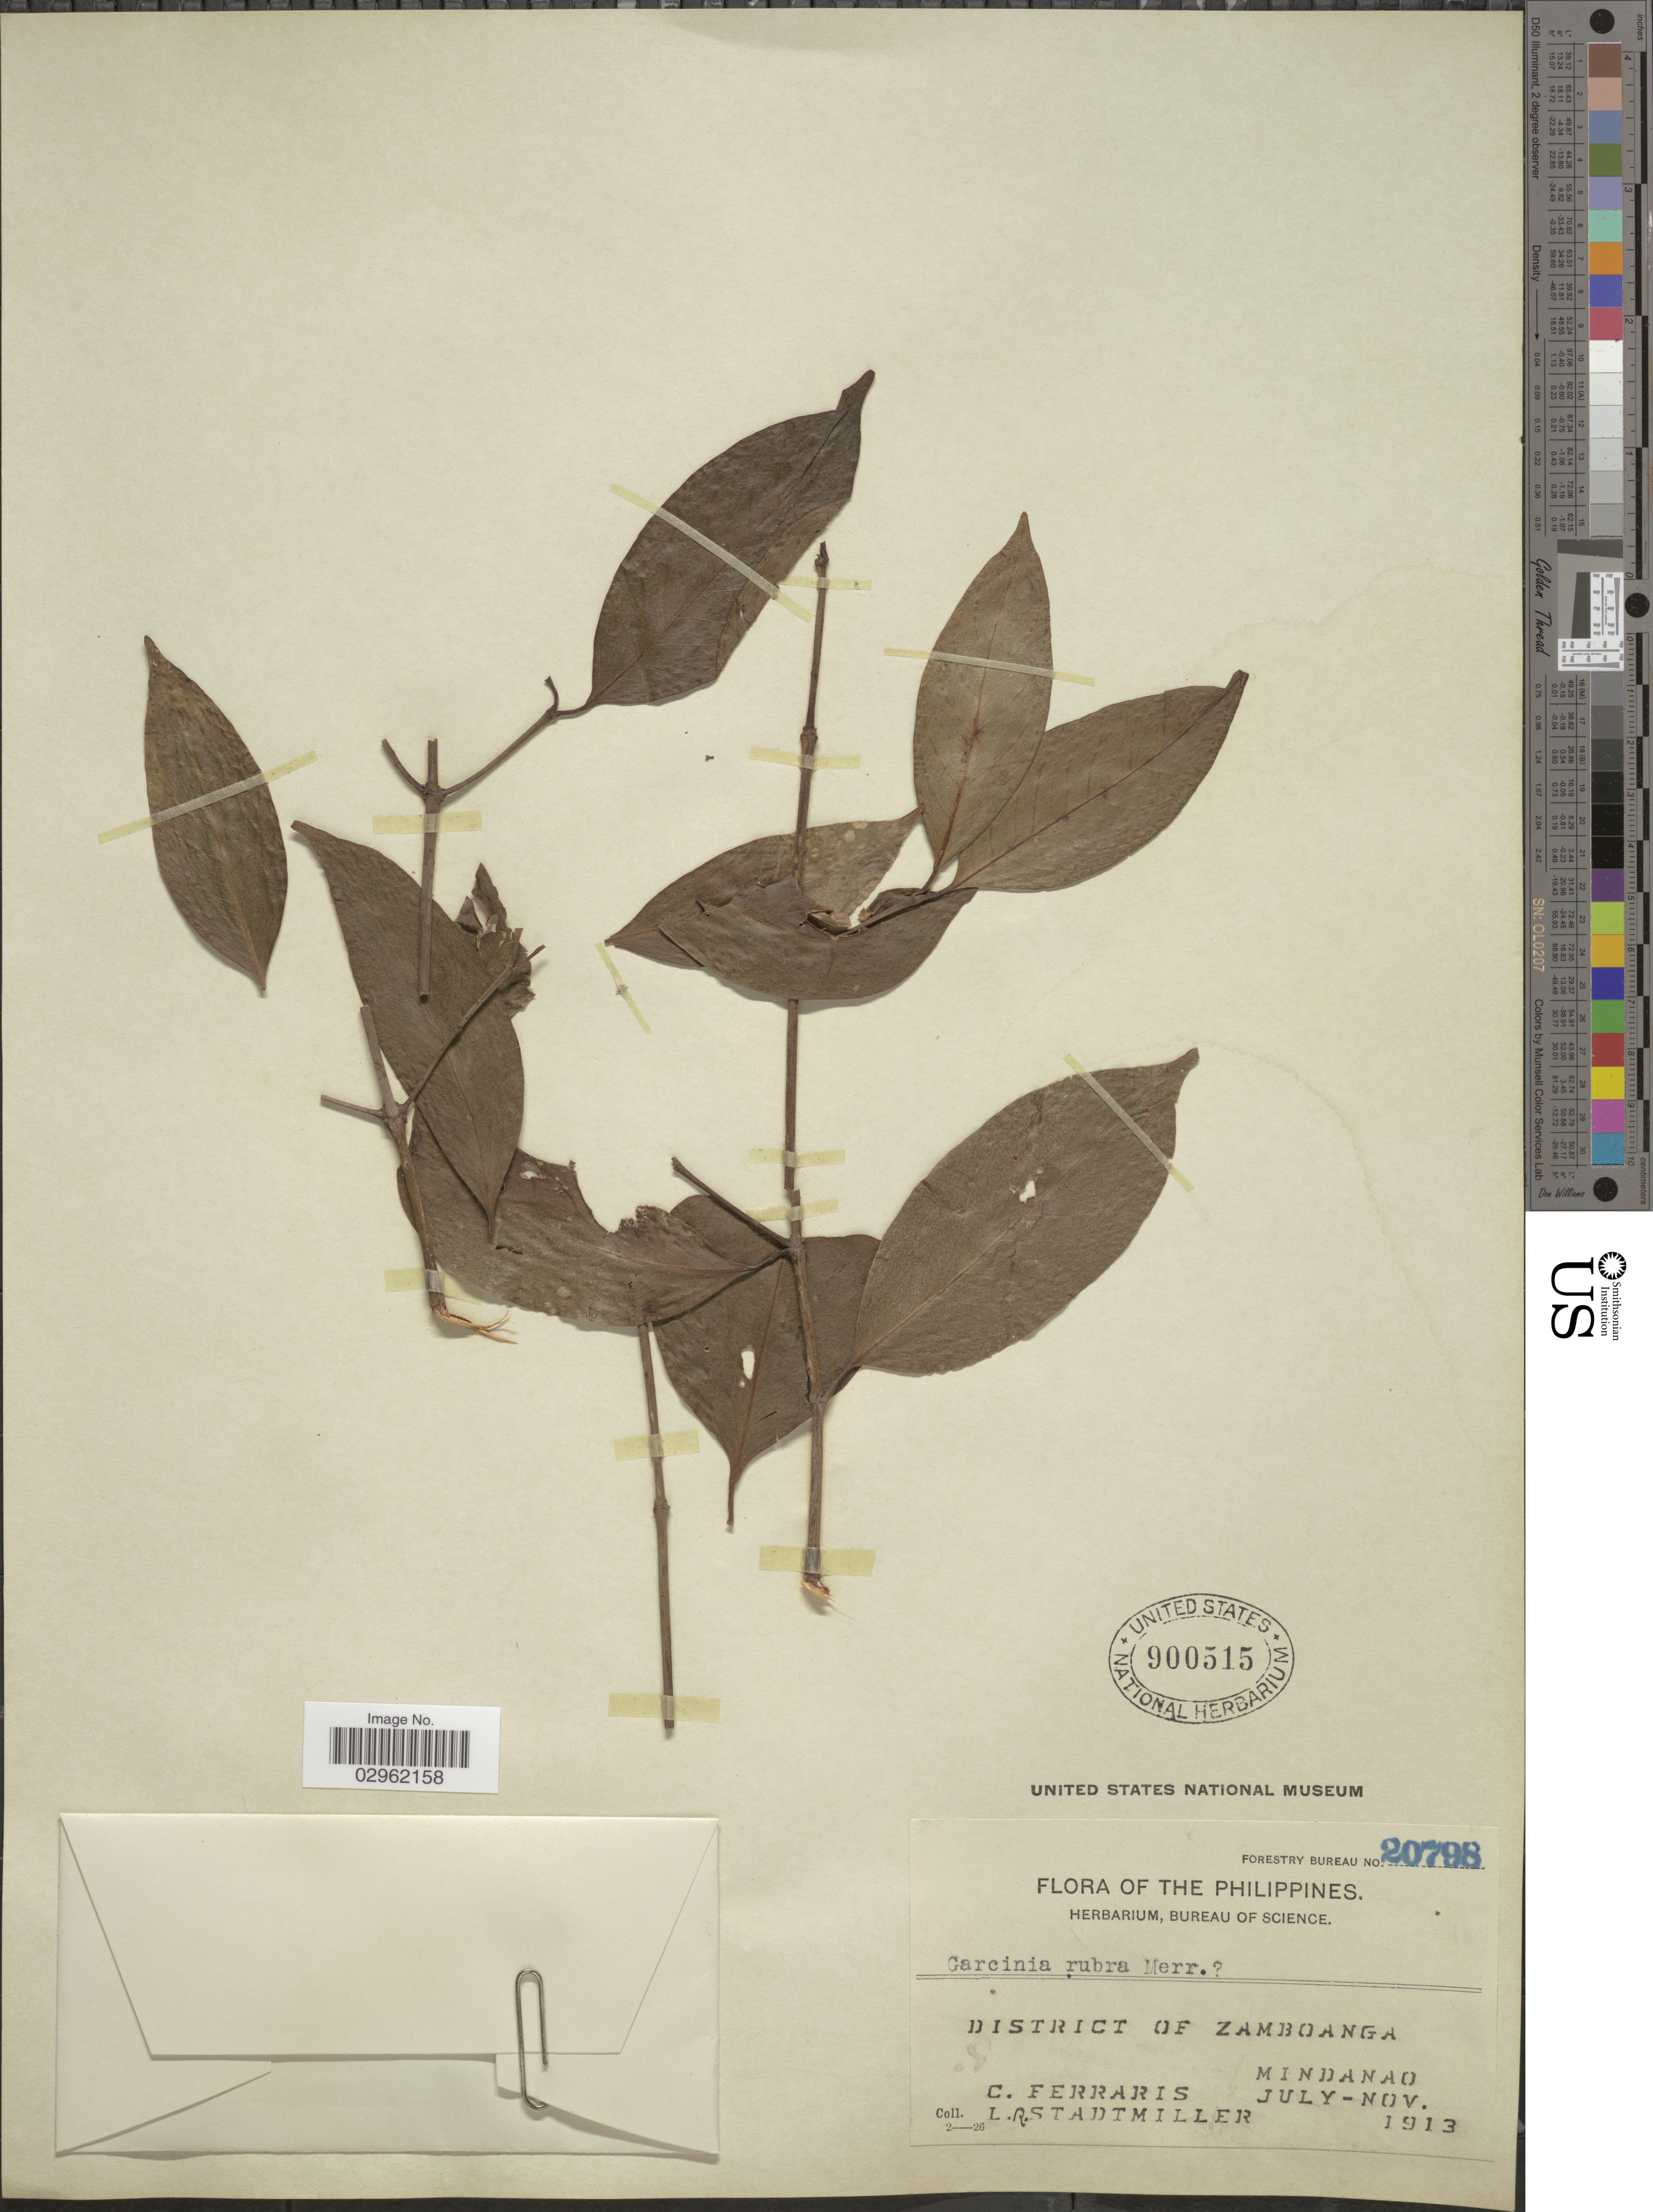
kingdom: Plantae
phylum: Tracheophyta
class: Magnoliopsida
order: Malpighiales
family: Clusiaceae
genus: Garcinia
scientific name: Garcinia rubra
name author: Merr.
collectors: C. Ferraris & L. Stadtmiller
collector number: Forestry Bureau 20798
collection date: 1913-07/1913-11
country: Philippines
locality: District of Zamboanga. Mindanao.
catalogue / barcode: US 900515